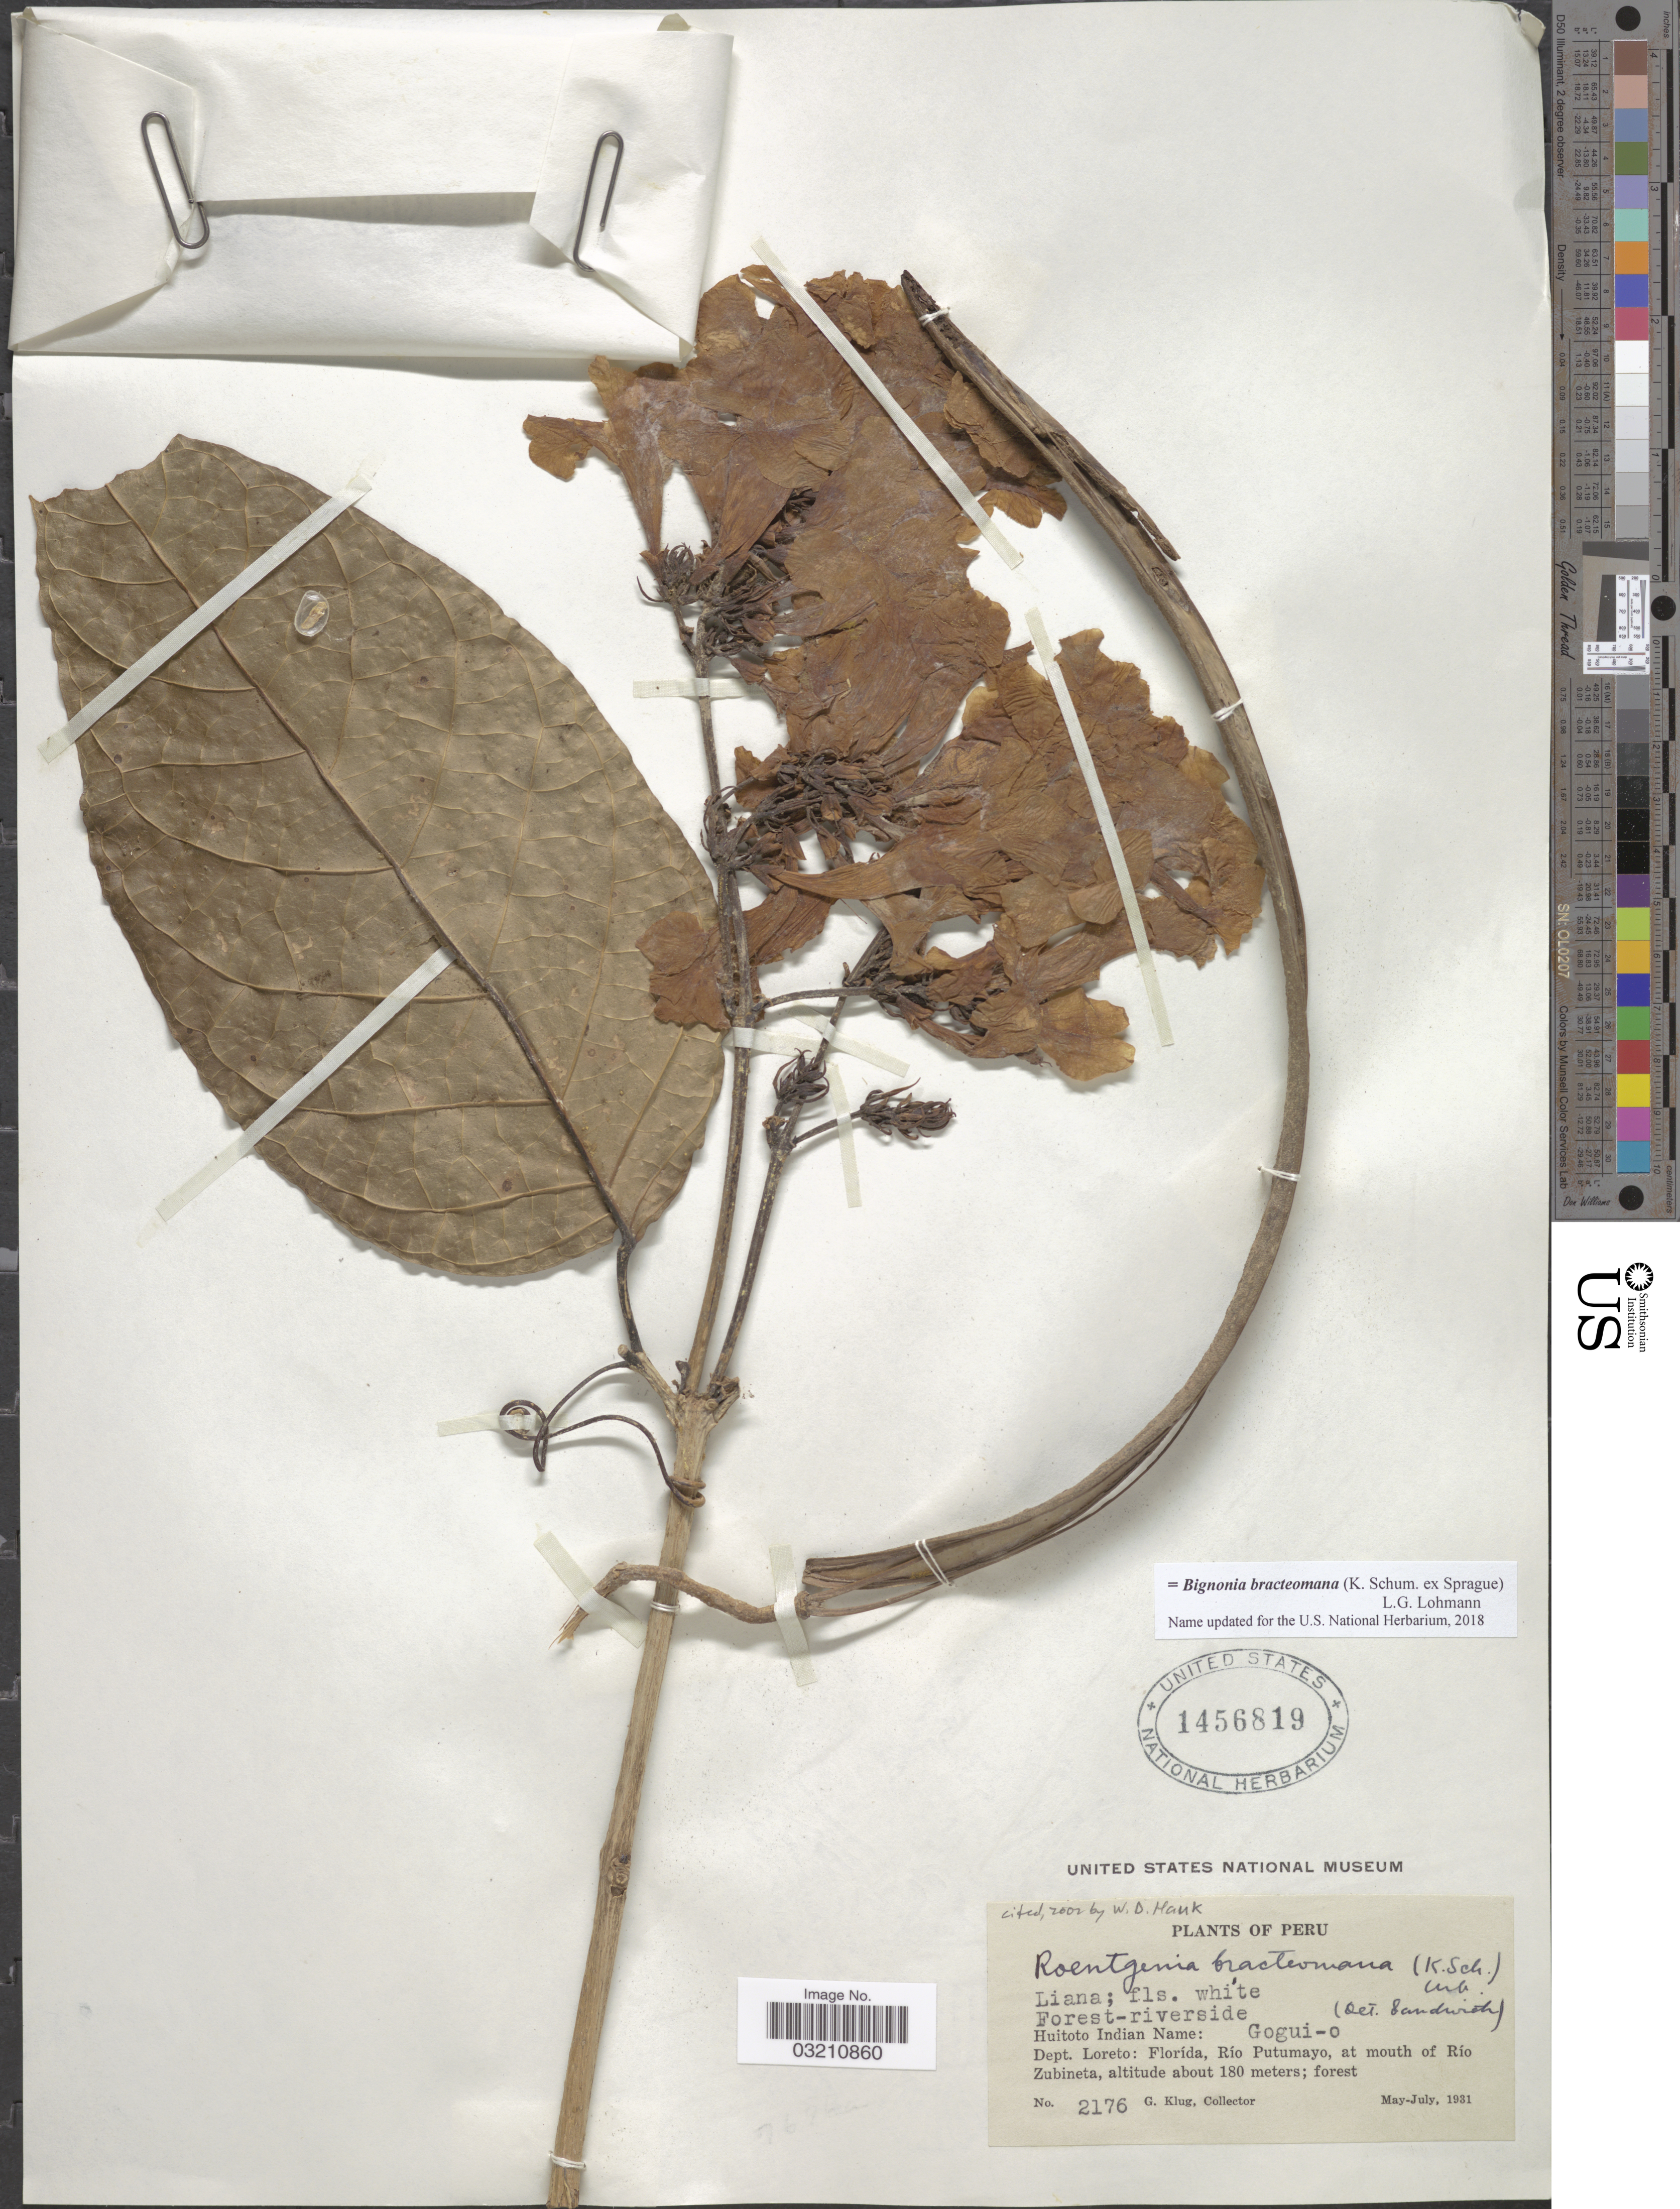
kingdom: Plantae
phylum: Tracheophyta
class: Magnoliopsida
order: Lamiales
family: Bignoniaceae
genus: Bignonia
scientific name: Bignonia bracteomana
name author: L.G. Lohmann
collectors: G. Klug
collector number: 2176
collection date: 1931-05/1931-07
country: Peru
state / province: Loreto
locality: Dept. Loreto: Florída, Río Putumayo, at mouth of Río Zubineta.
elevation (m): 180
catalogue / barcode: US 1456819